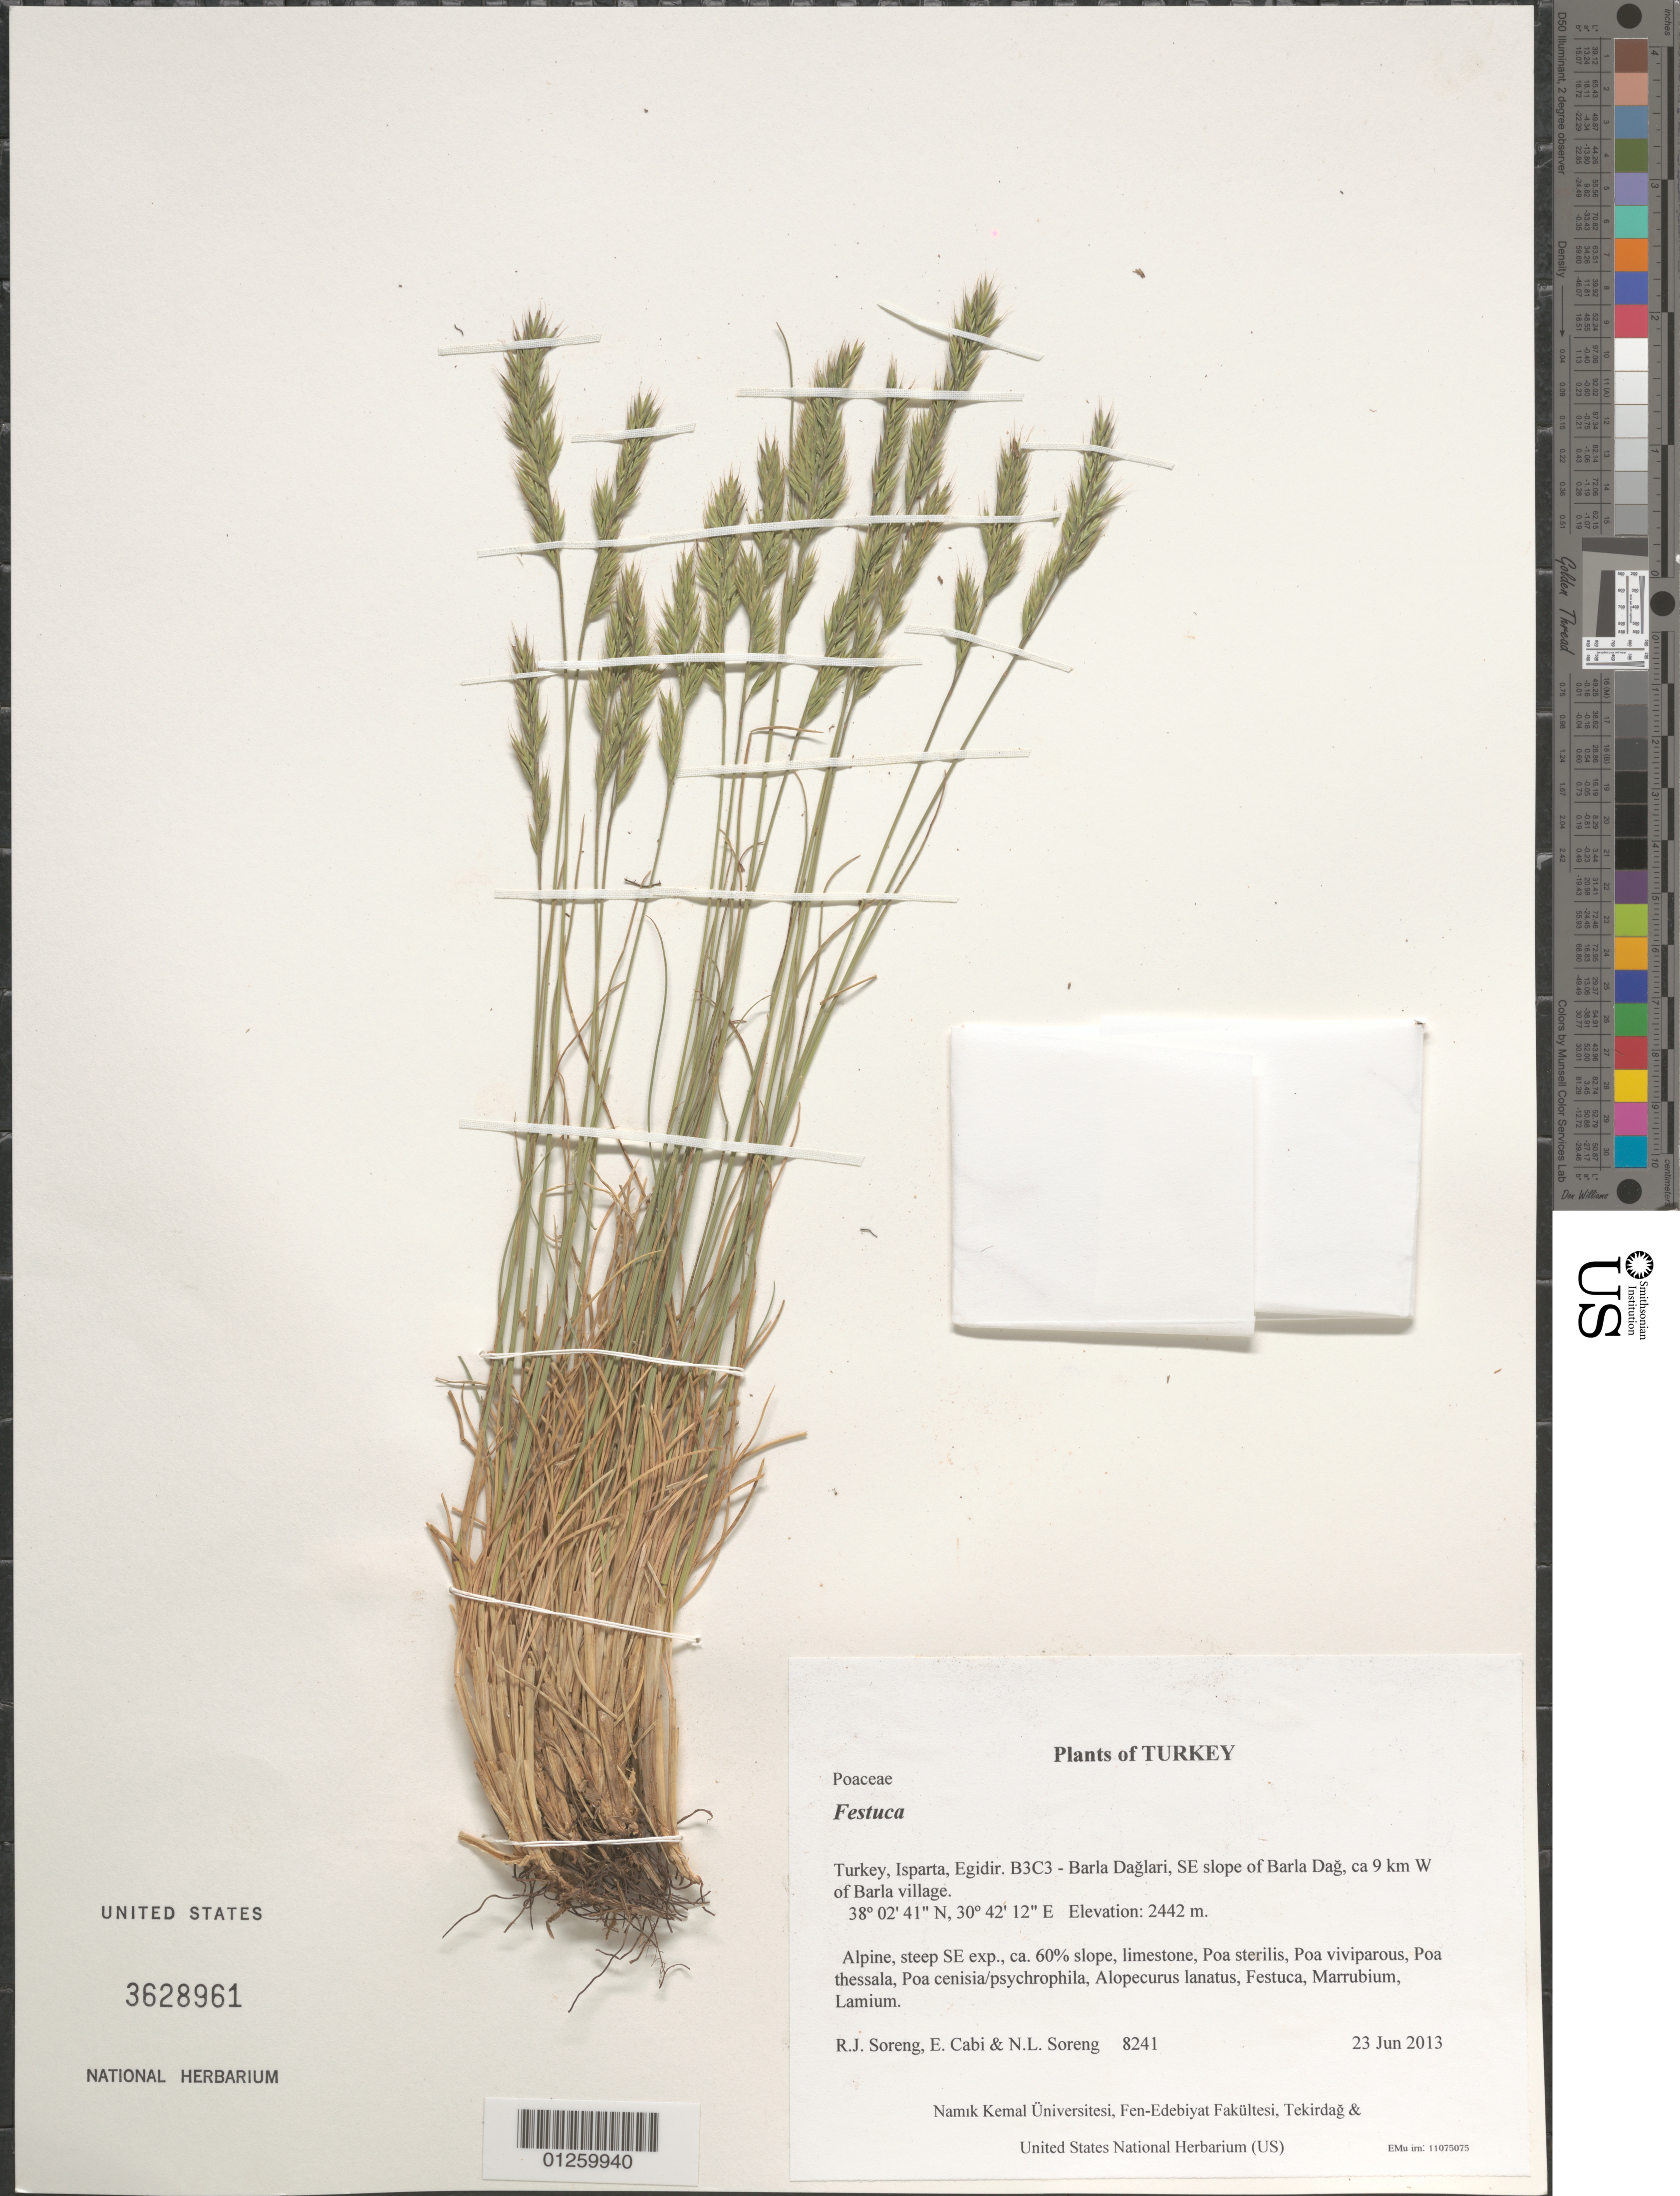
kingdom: Plantae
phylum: Tracheophyta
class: Liliopsida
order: Poales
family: Poaceae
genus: Festuca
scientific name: Festuca sp.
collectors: R. J. Soreng, E. Cabi & N. L. Soreng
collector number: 8241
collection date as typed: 2013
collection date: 2013-06-23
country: Turkey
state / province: Isparta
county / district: Egidir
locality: B3C3 - Barla Daglari, SE slope of Barla Dag, ca 9 km W of Barla village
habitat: Alpine, steep SE exp., ca. 60% slope, limestone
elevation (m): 2442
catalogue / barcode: US 3628961